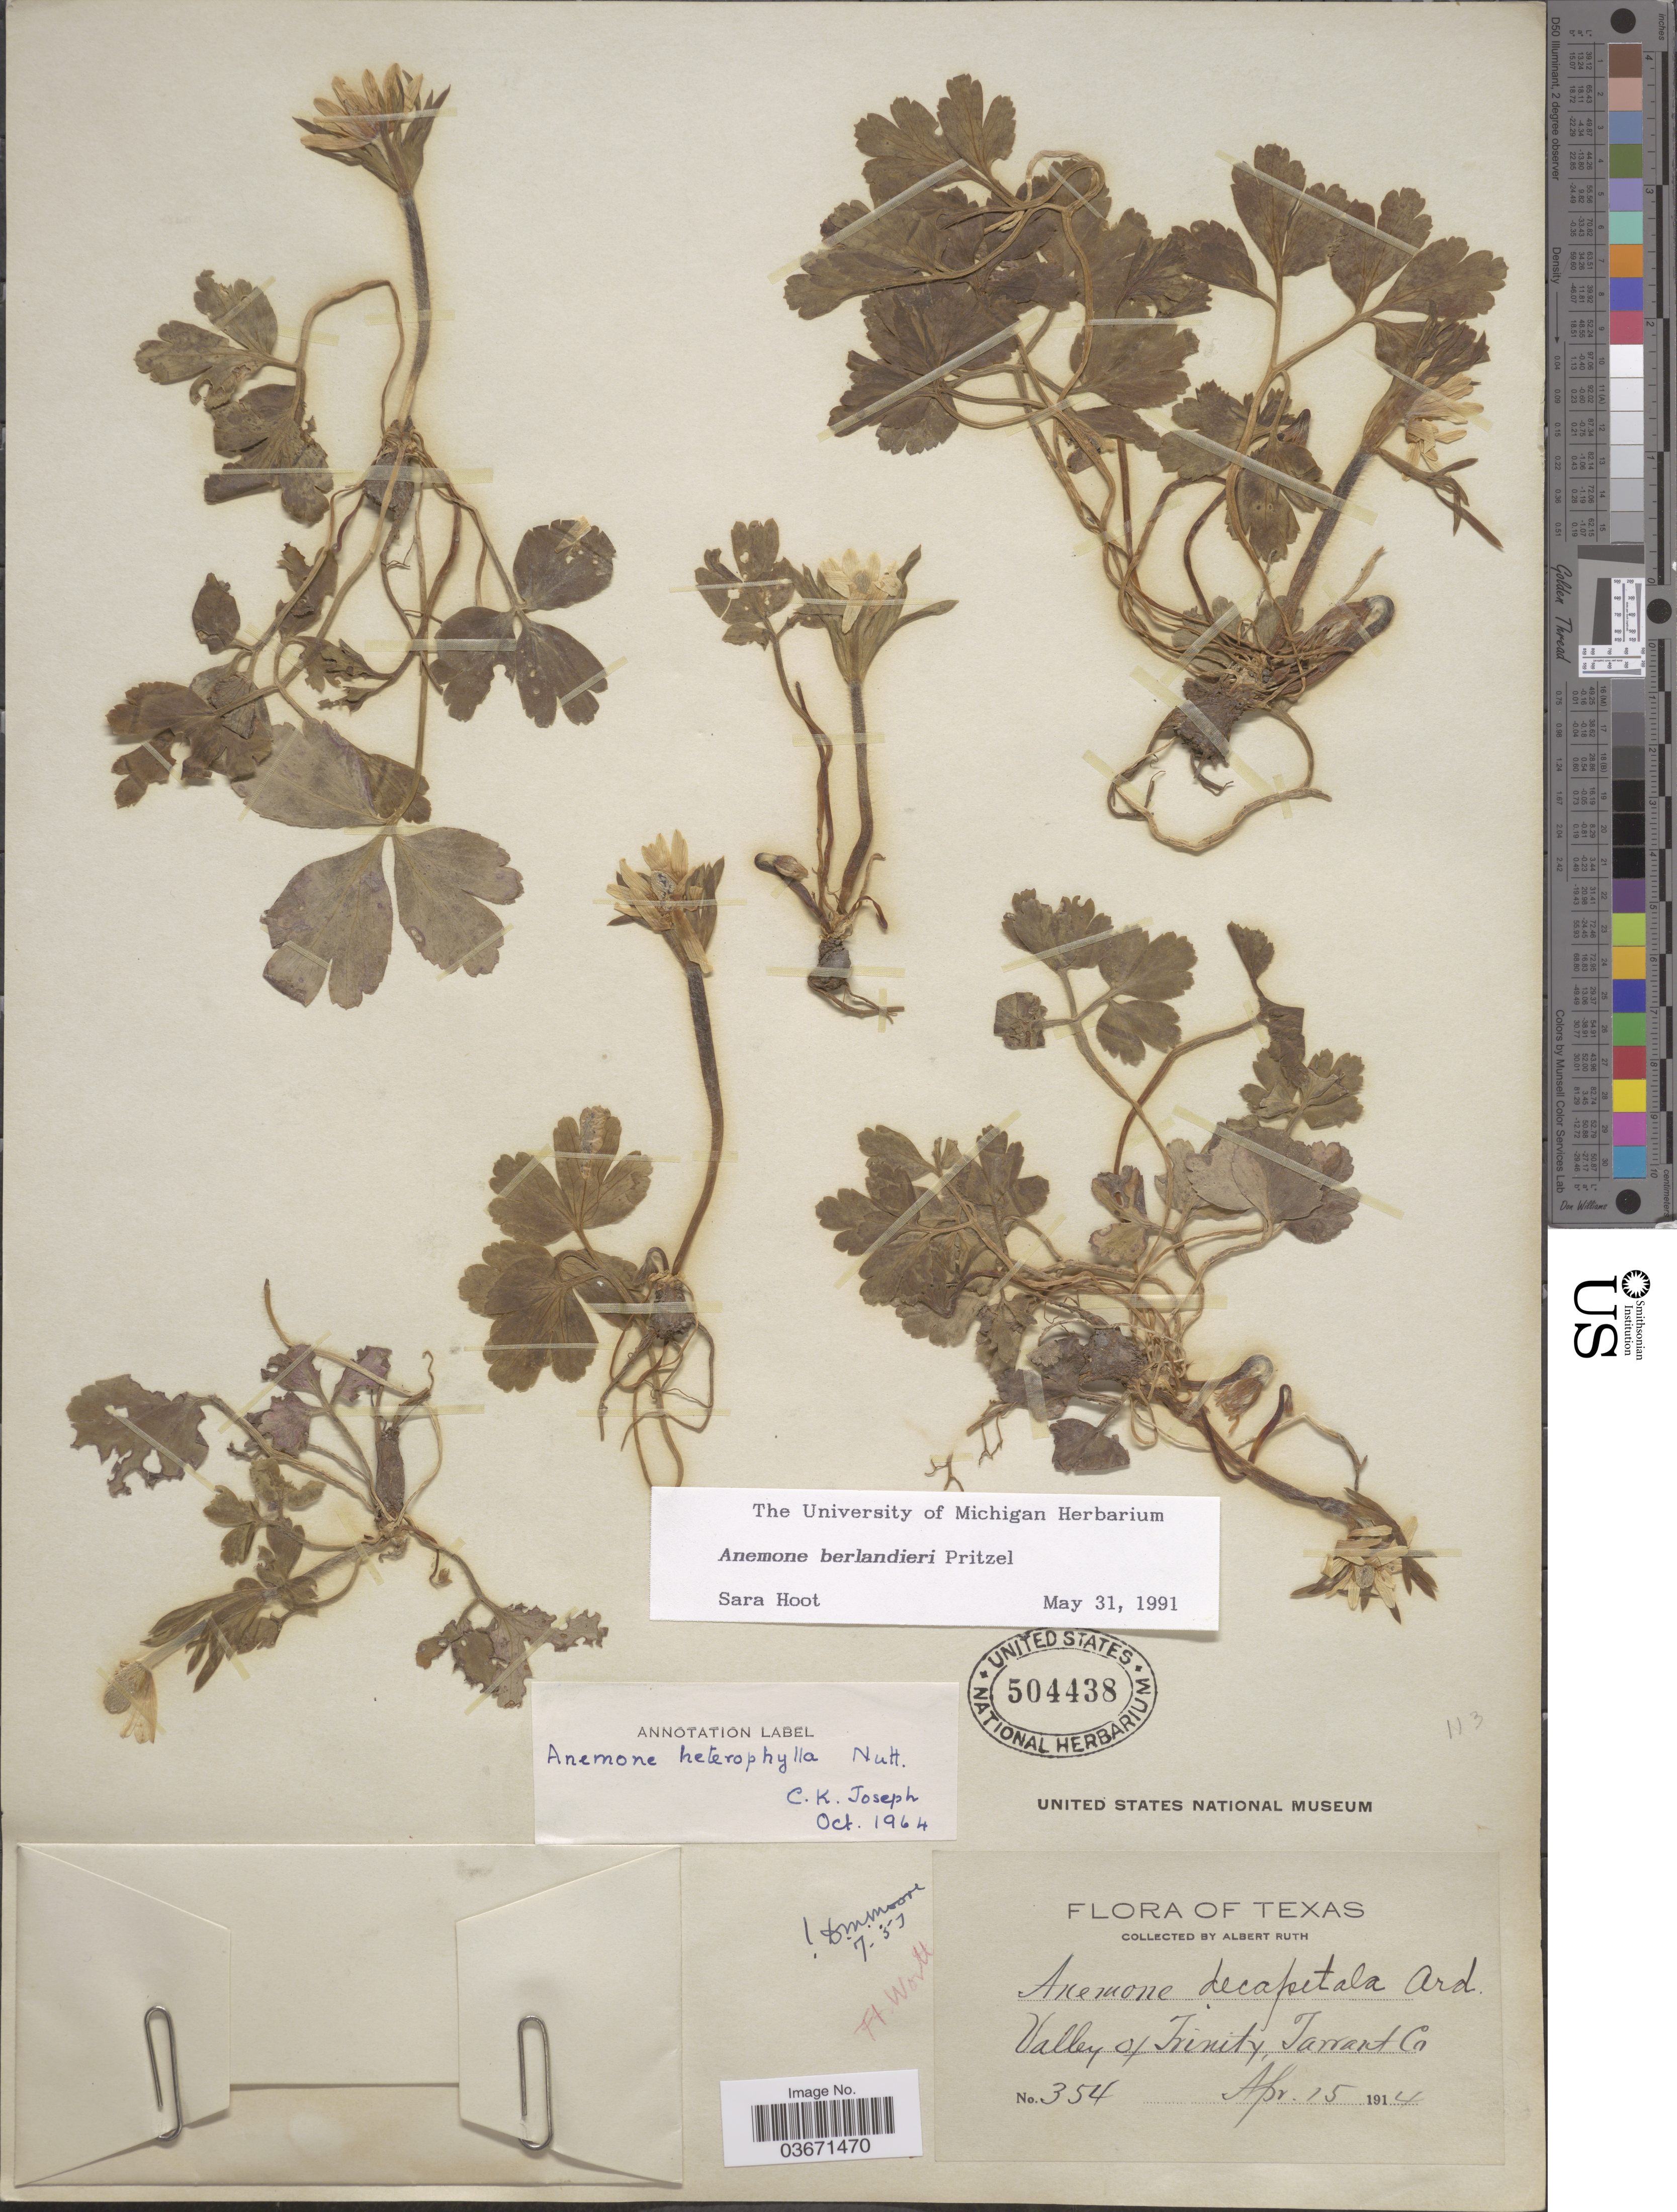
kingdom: Plantae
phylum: Tracheophyta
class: Magnoliopsida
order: Ranunculales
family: Ranunculaceae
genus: Anemone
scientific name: Anemone berlandieri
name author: E. Pritz.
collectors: A. Ruth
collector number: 354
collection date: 1914-04-15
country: United States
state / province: Texas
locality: Valley of Trinity, Tarrant Co.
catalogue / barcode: US 504438